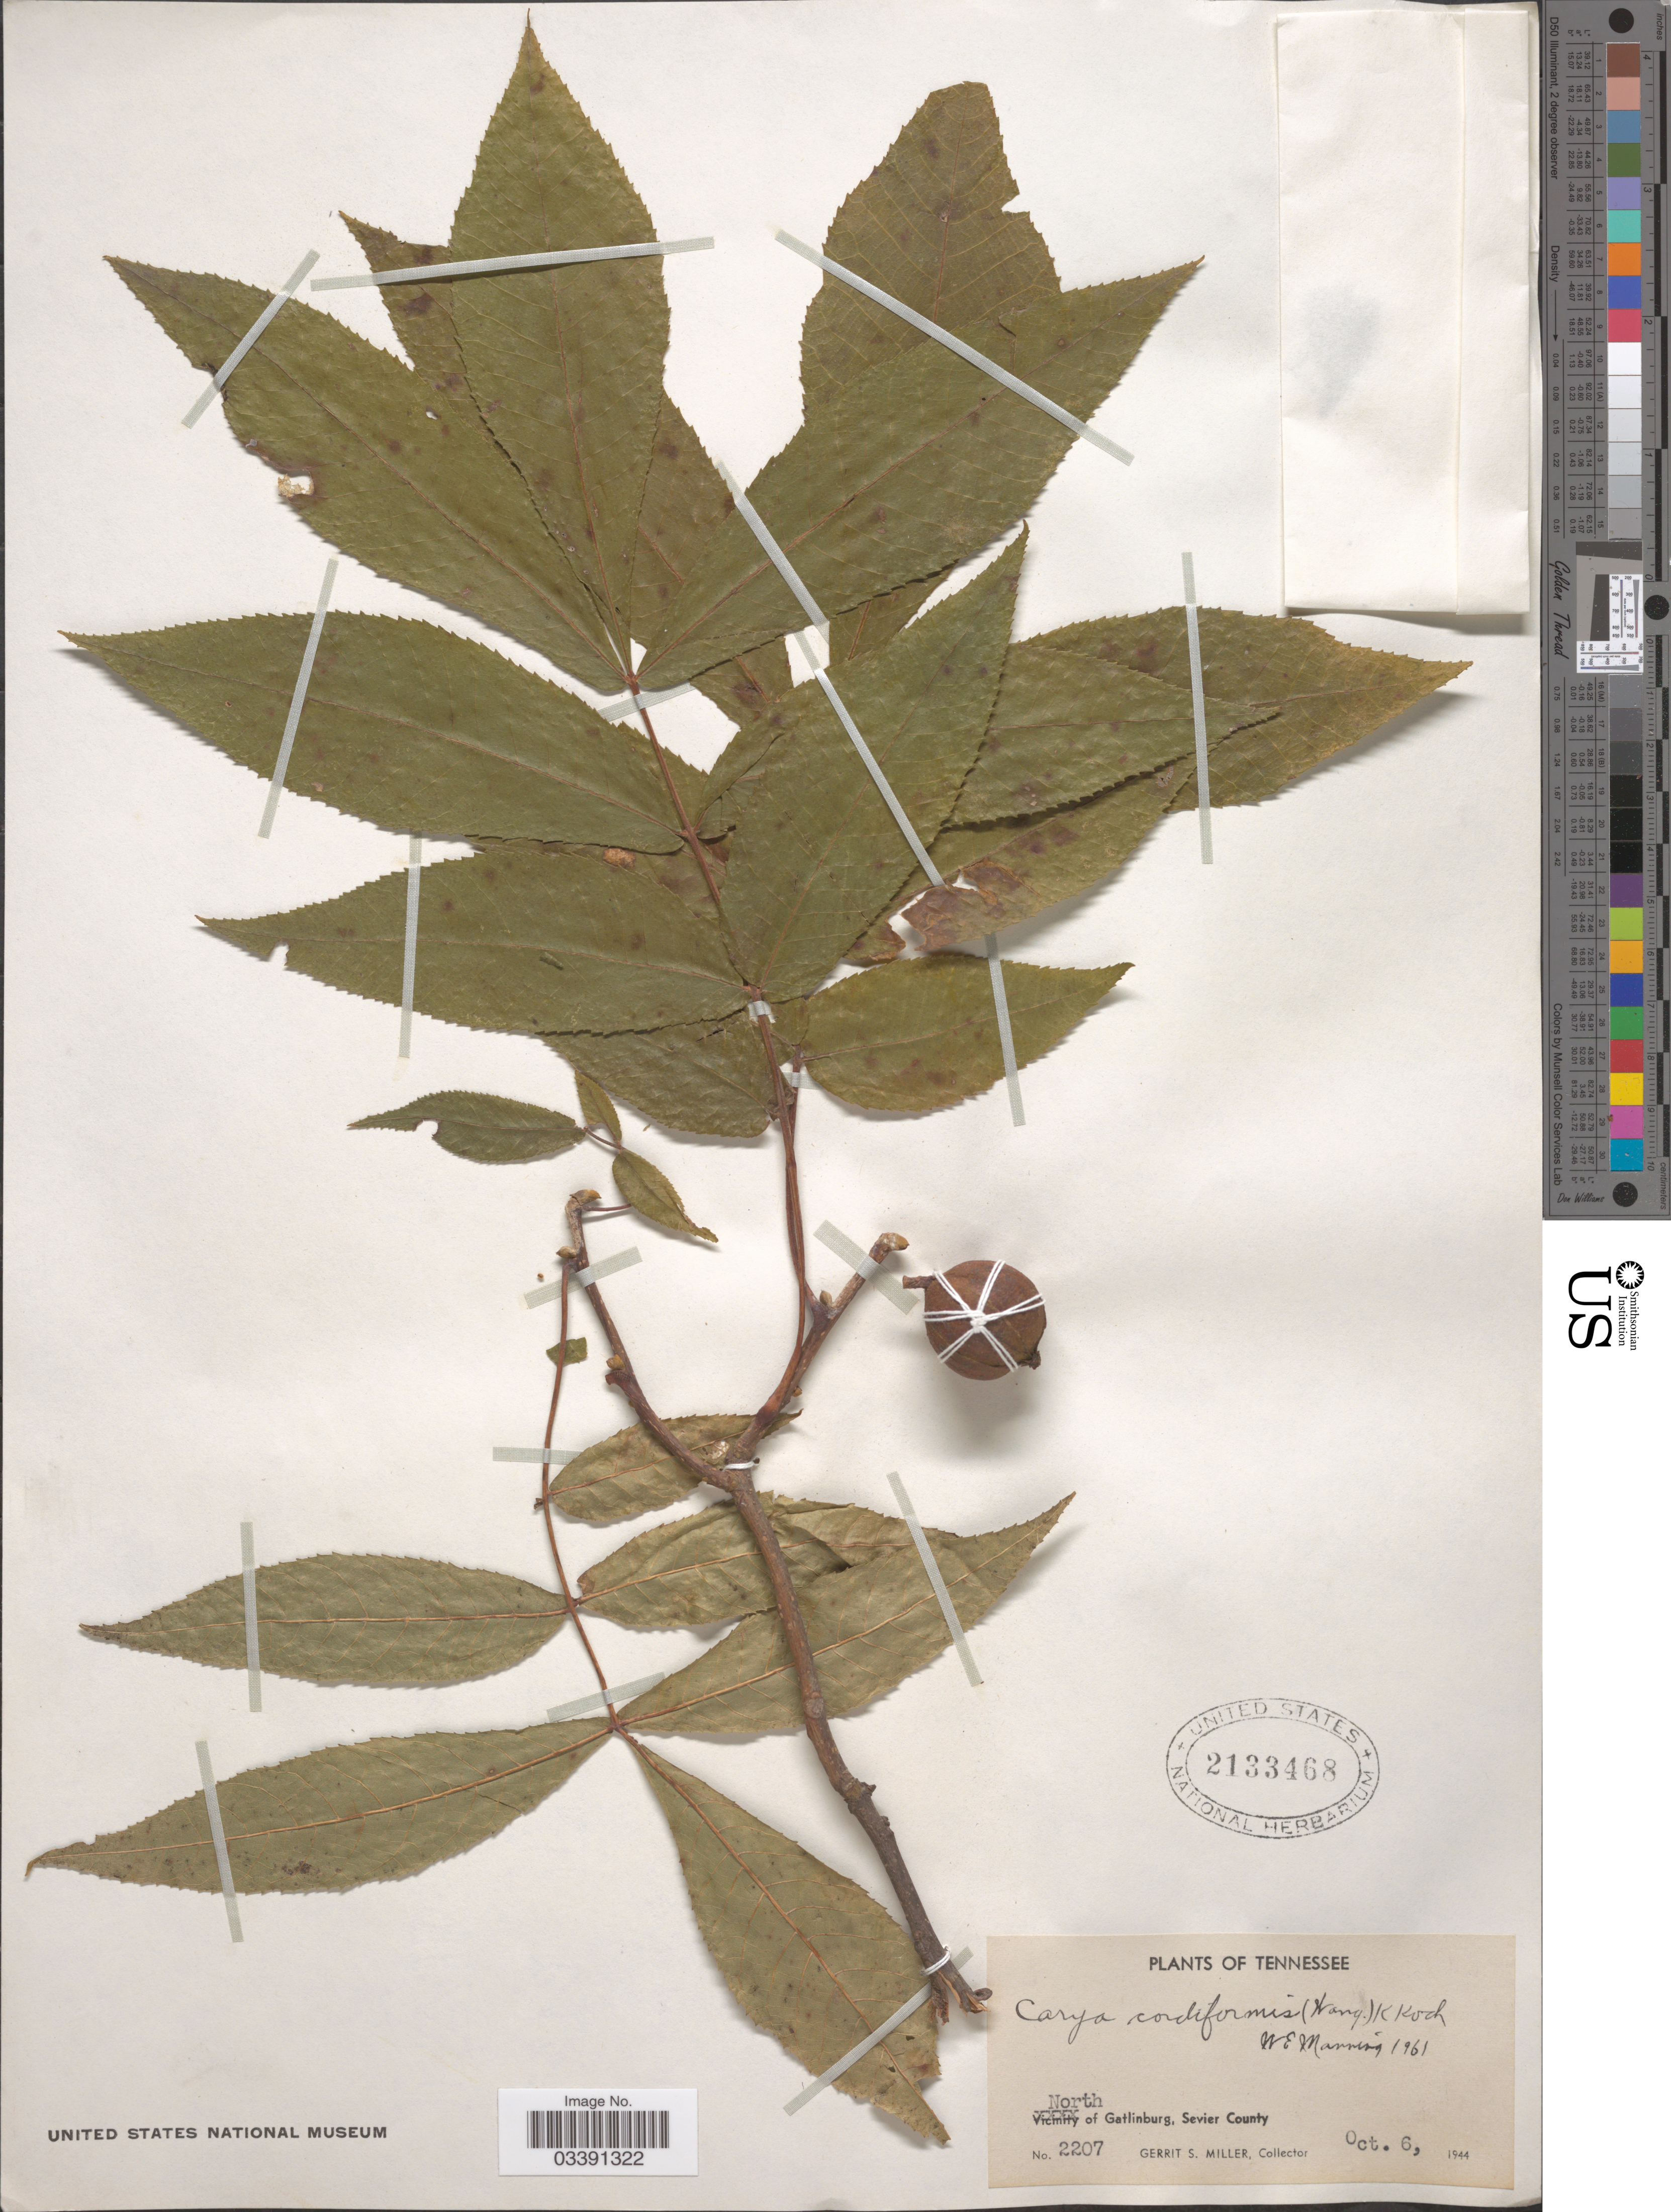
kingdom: Plantae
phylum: Tracheophyta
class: Magnoliopsida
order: Fagales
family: Juglandaceae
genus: Carya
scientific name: Carya cordiformis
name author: (Wangenh.) K. Koch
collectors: G. S. Miller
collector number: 2207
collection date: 1944-10-06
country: United States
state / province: Tennessee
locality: North of Gatlinburg, Sevier County.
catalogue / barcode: US 2133468